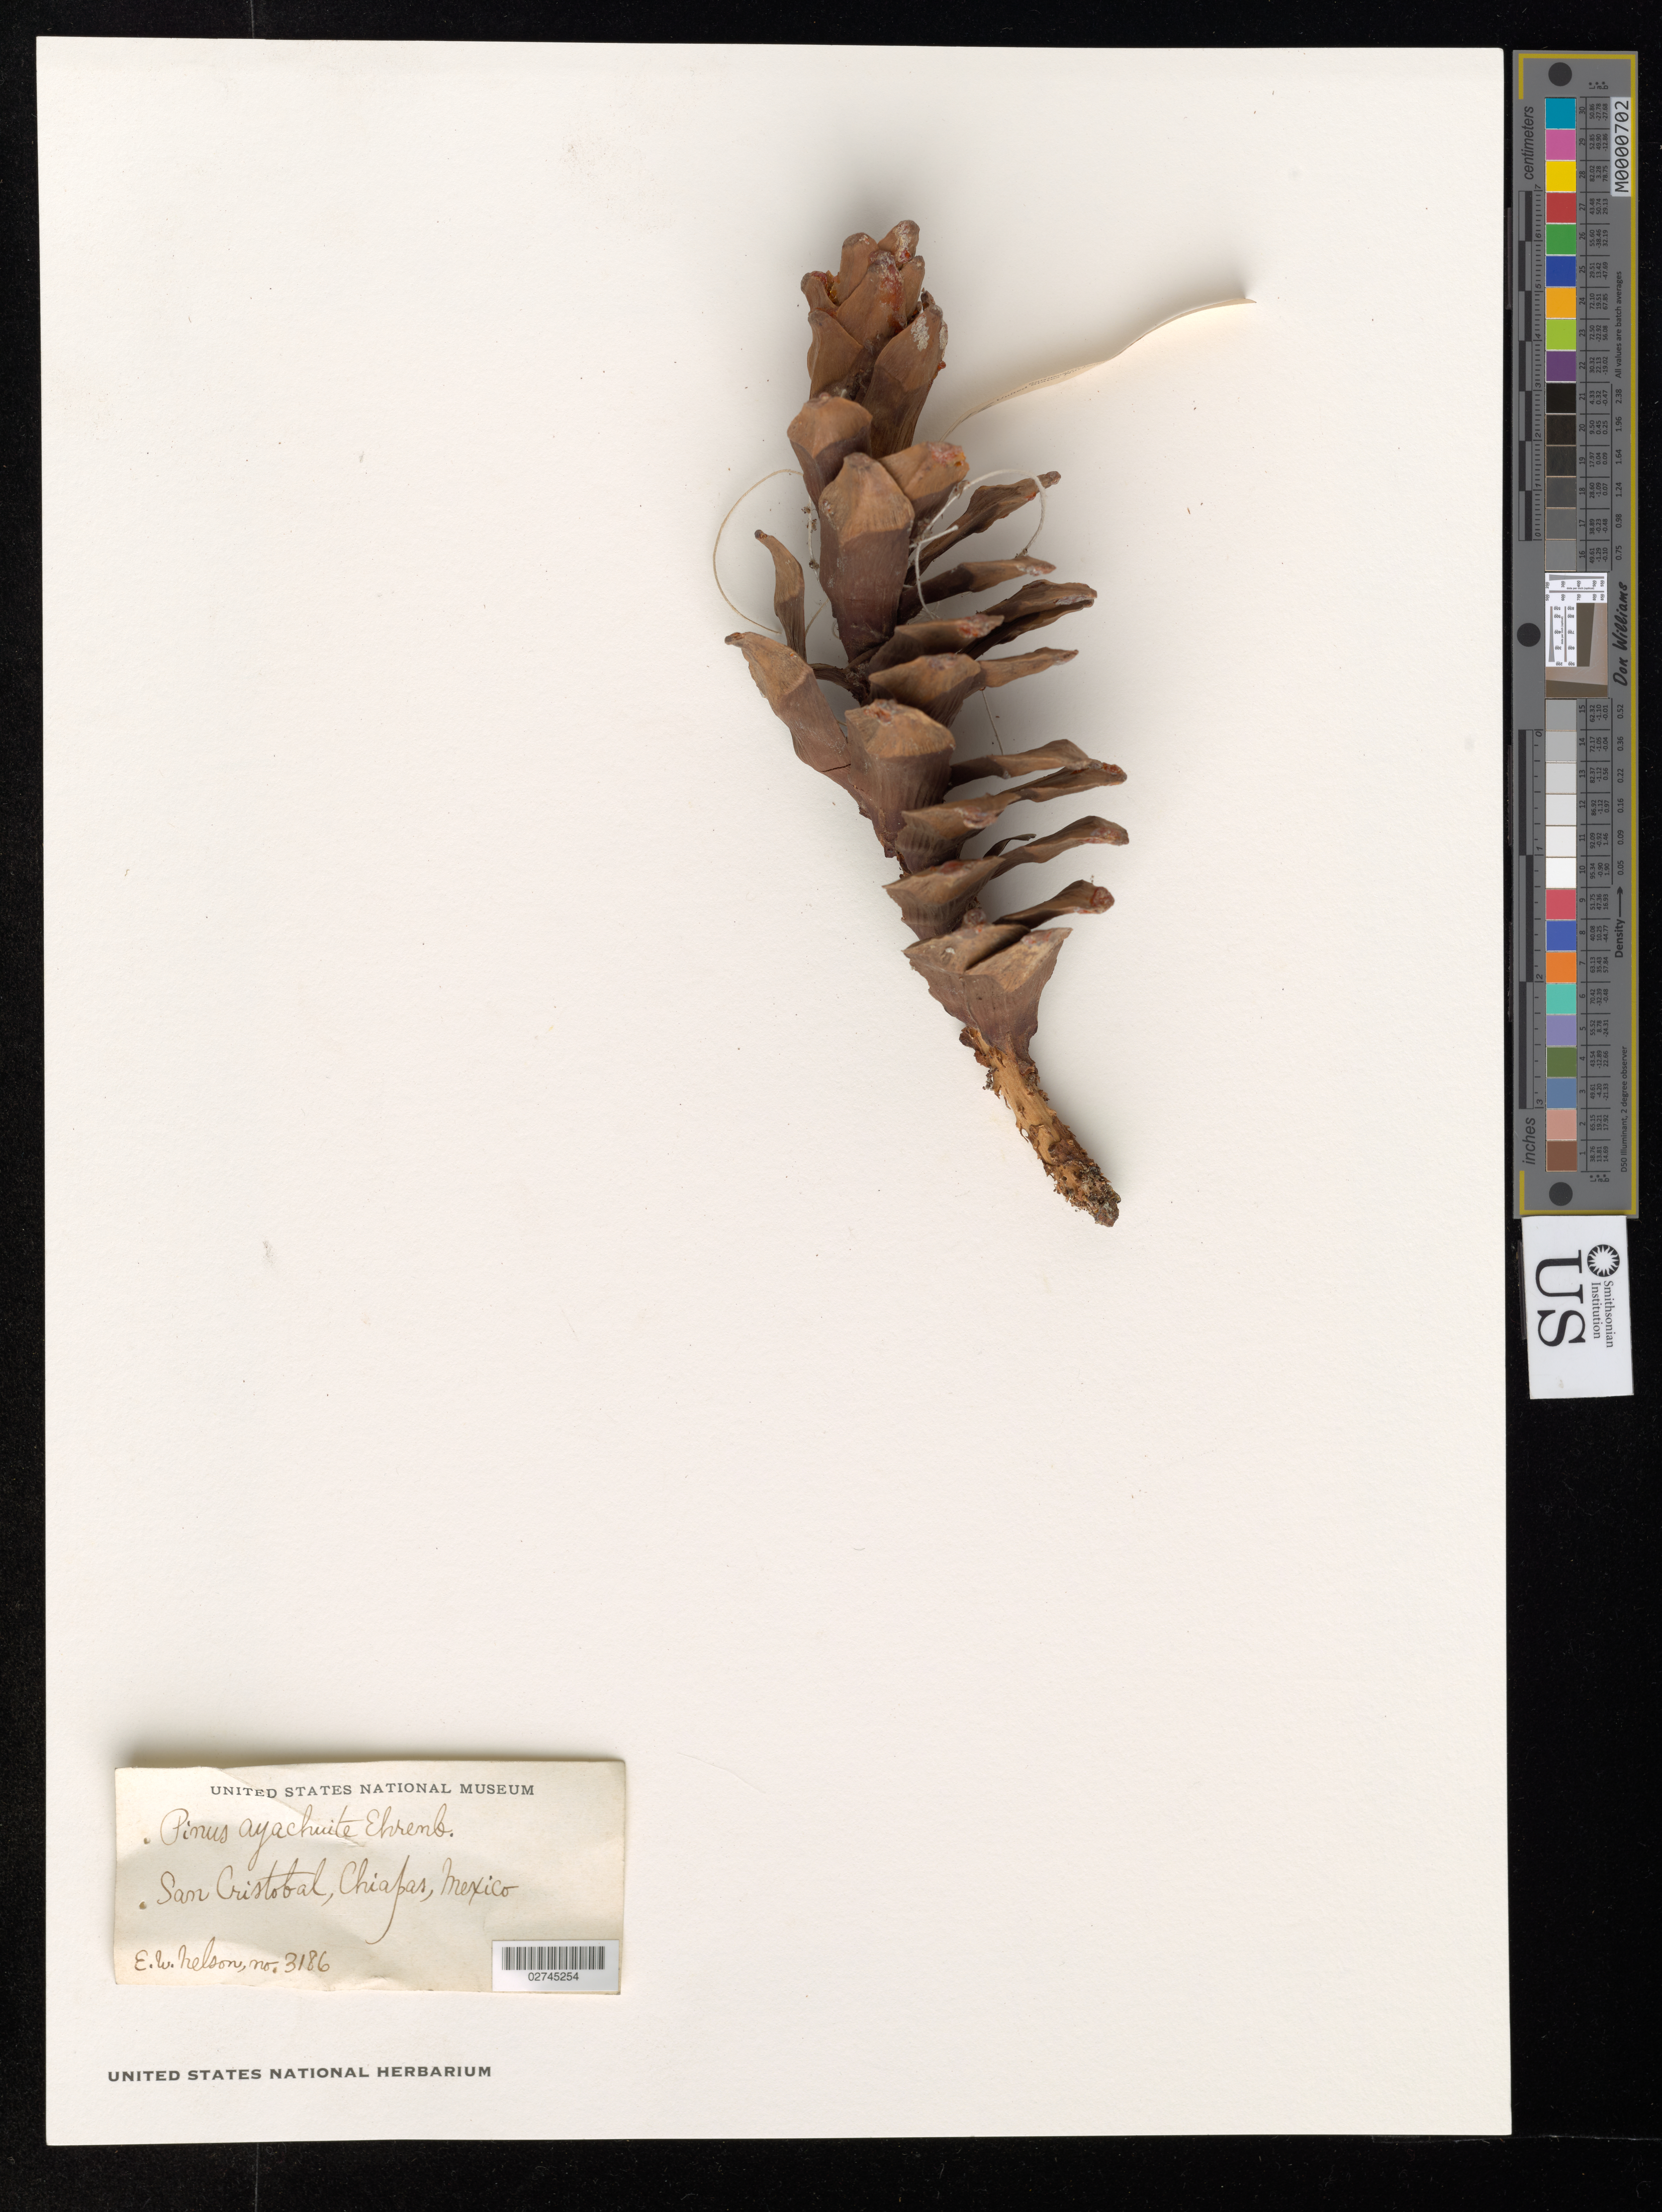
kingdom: Plantae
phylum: Tracheophyta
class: Pinopsida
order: Pinales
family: Pinaceae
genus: Pinus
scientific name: Pinus ayacahuite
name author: Ehrenb. ex Schltdl.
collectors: E. W. Nelson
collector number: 3186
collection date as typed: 18 Sep 1895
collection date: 1895-09-18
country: Mexico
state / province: Chiapas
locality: Near San Cristóbal.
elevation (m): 2134